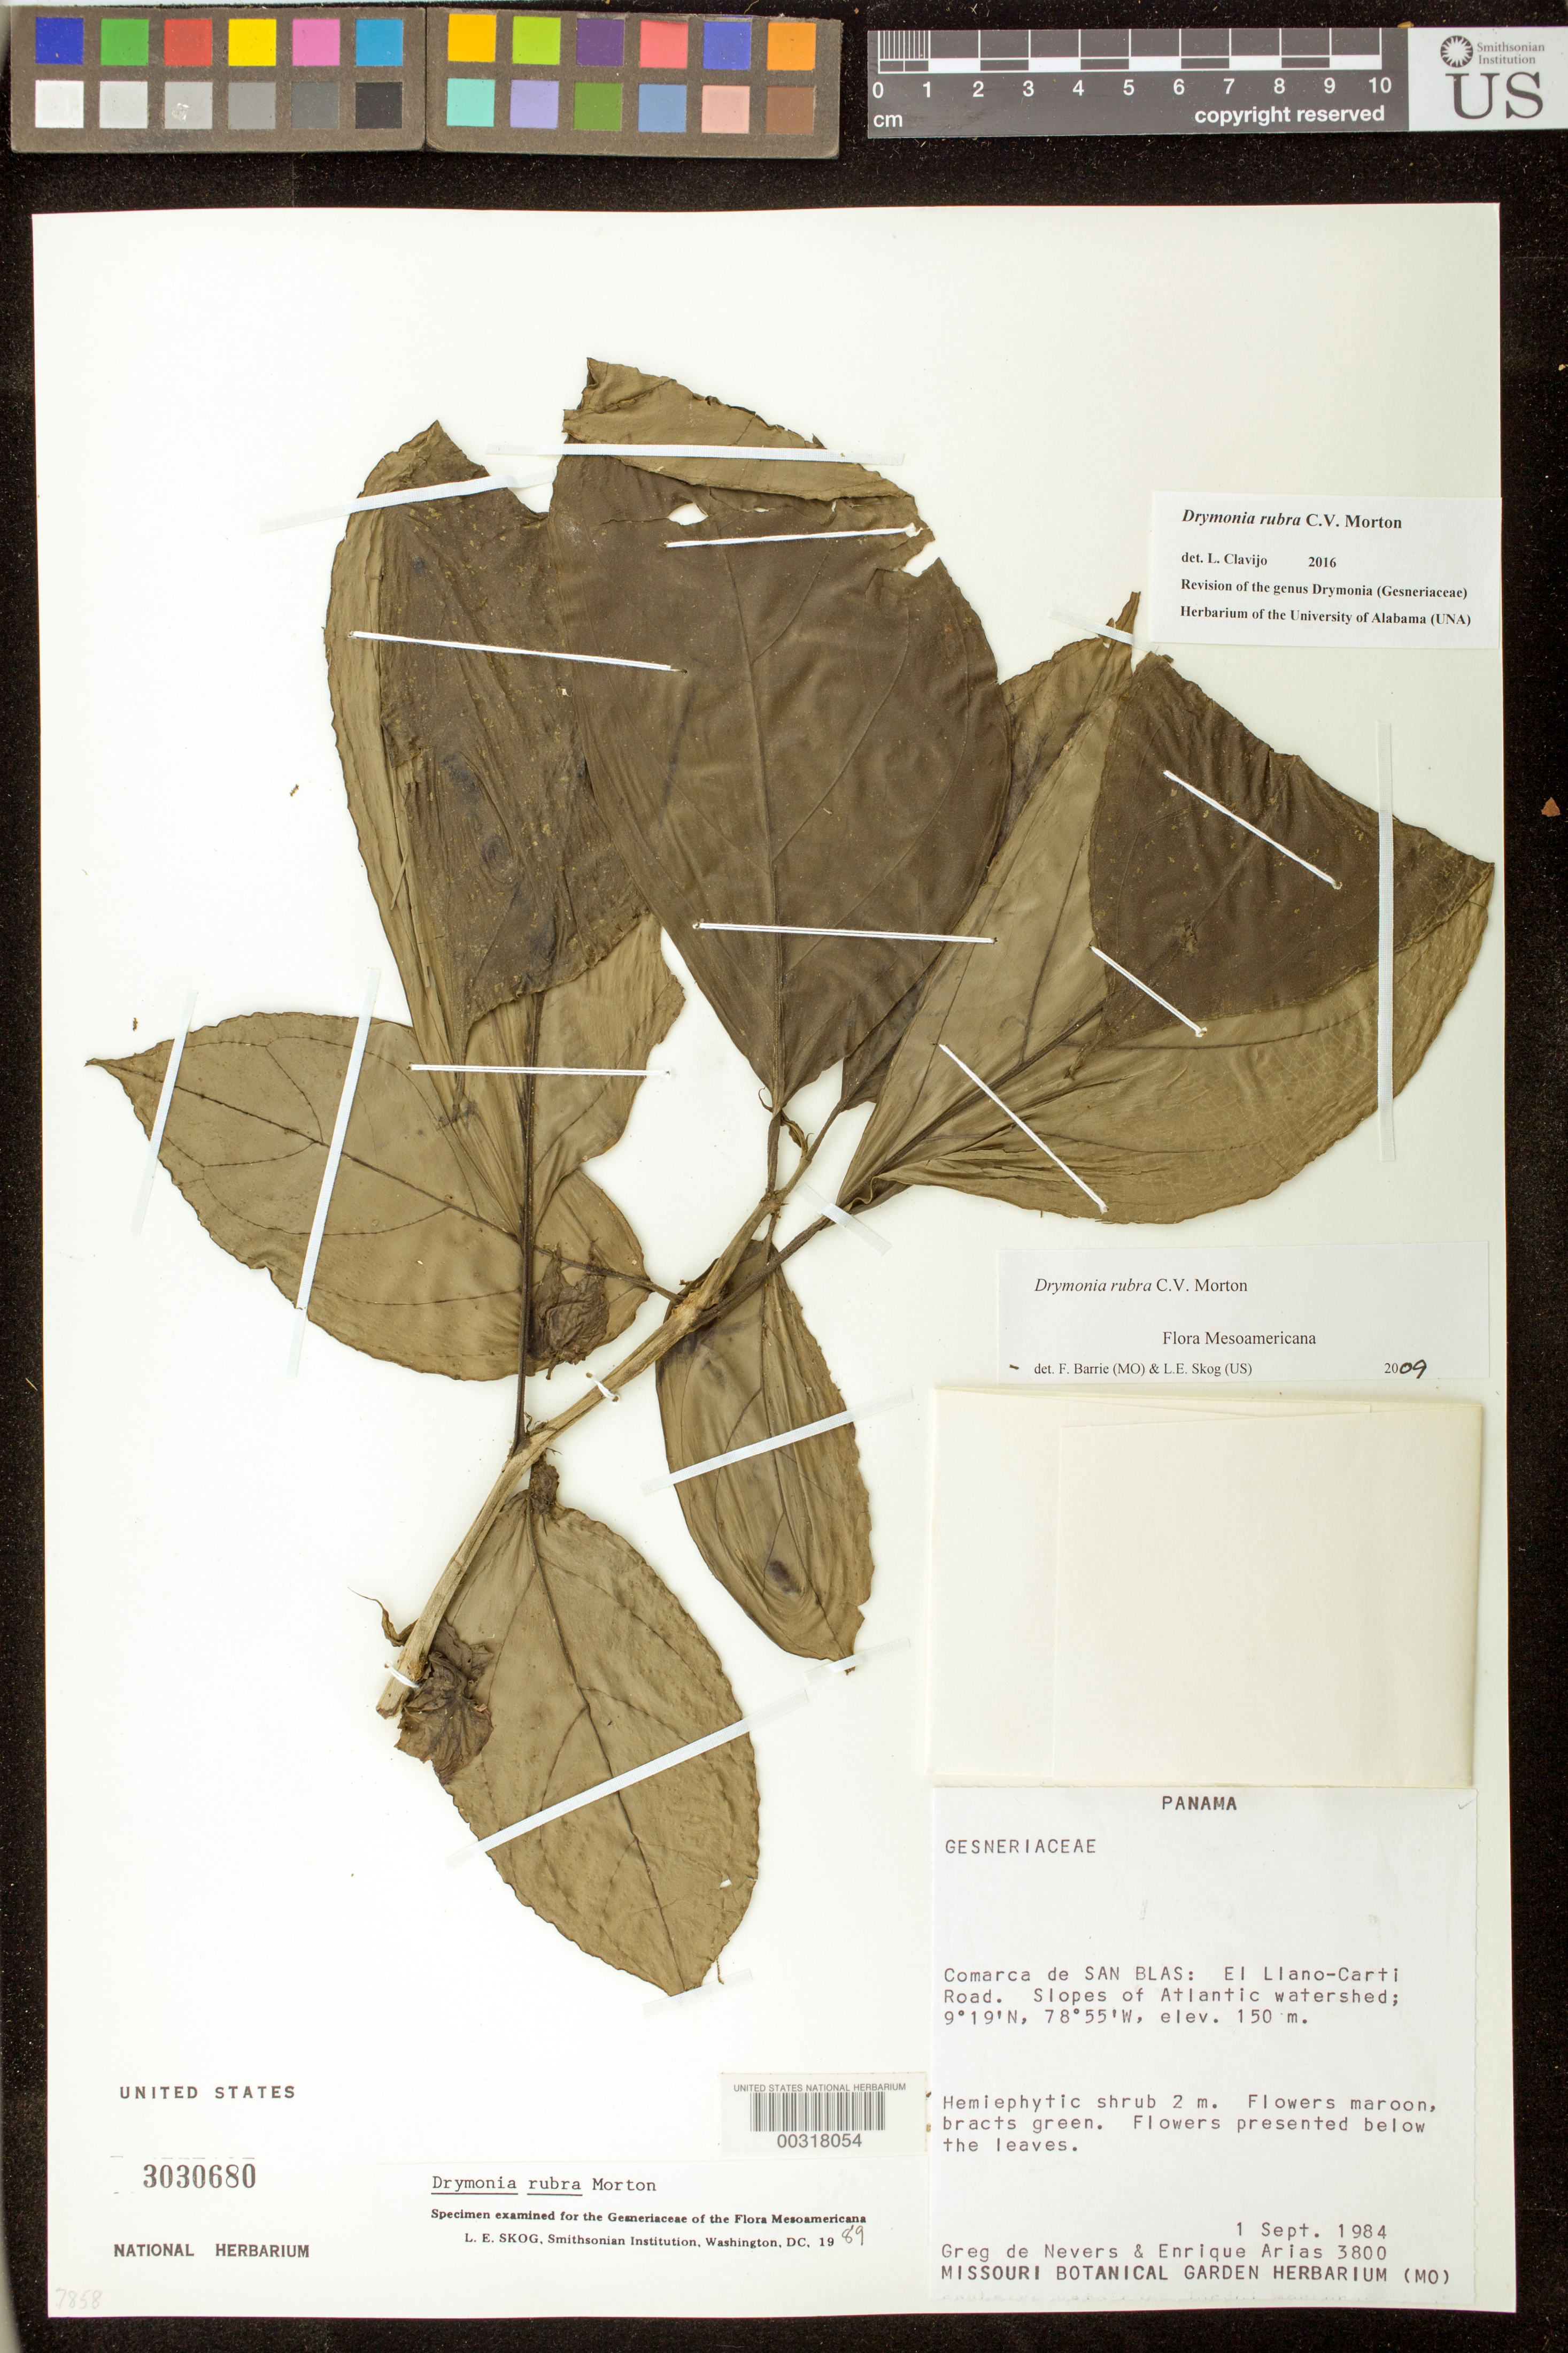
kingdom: Plantae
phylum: Tracheophyta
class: Magnoliopsida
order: Lamiales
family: Gesneriaceae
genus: Drymonia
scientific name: Drymonia rubra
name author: C.V. Morton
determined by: Skog, Laurence E.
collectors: G. C. de Nevers & E. Arias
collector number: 3800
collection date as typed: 01 Sep 1984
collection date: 1984-09-01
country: Panama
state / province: Kuna Yala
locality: Comarca de San Blas, El Llano-Carti road, slopes of Atlantic watershed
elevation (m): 150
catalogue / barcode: US 3030680